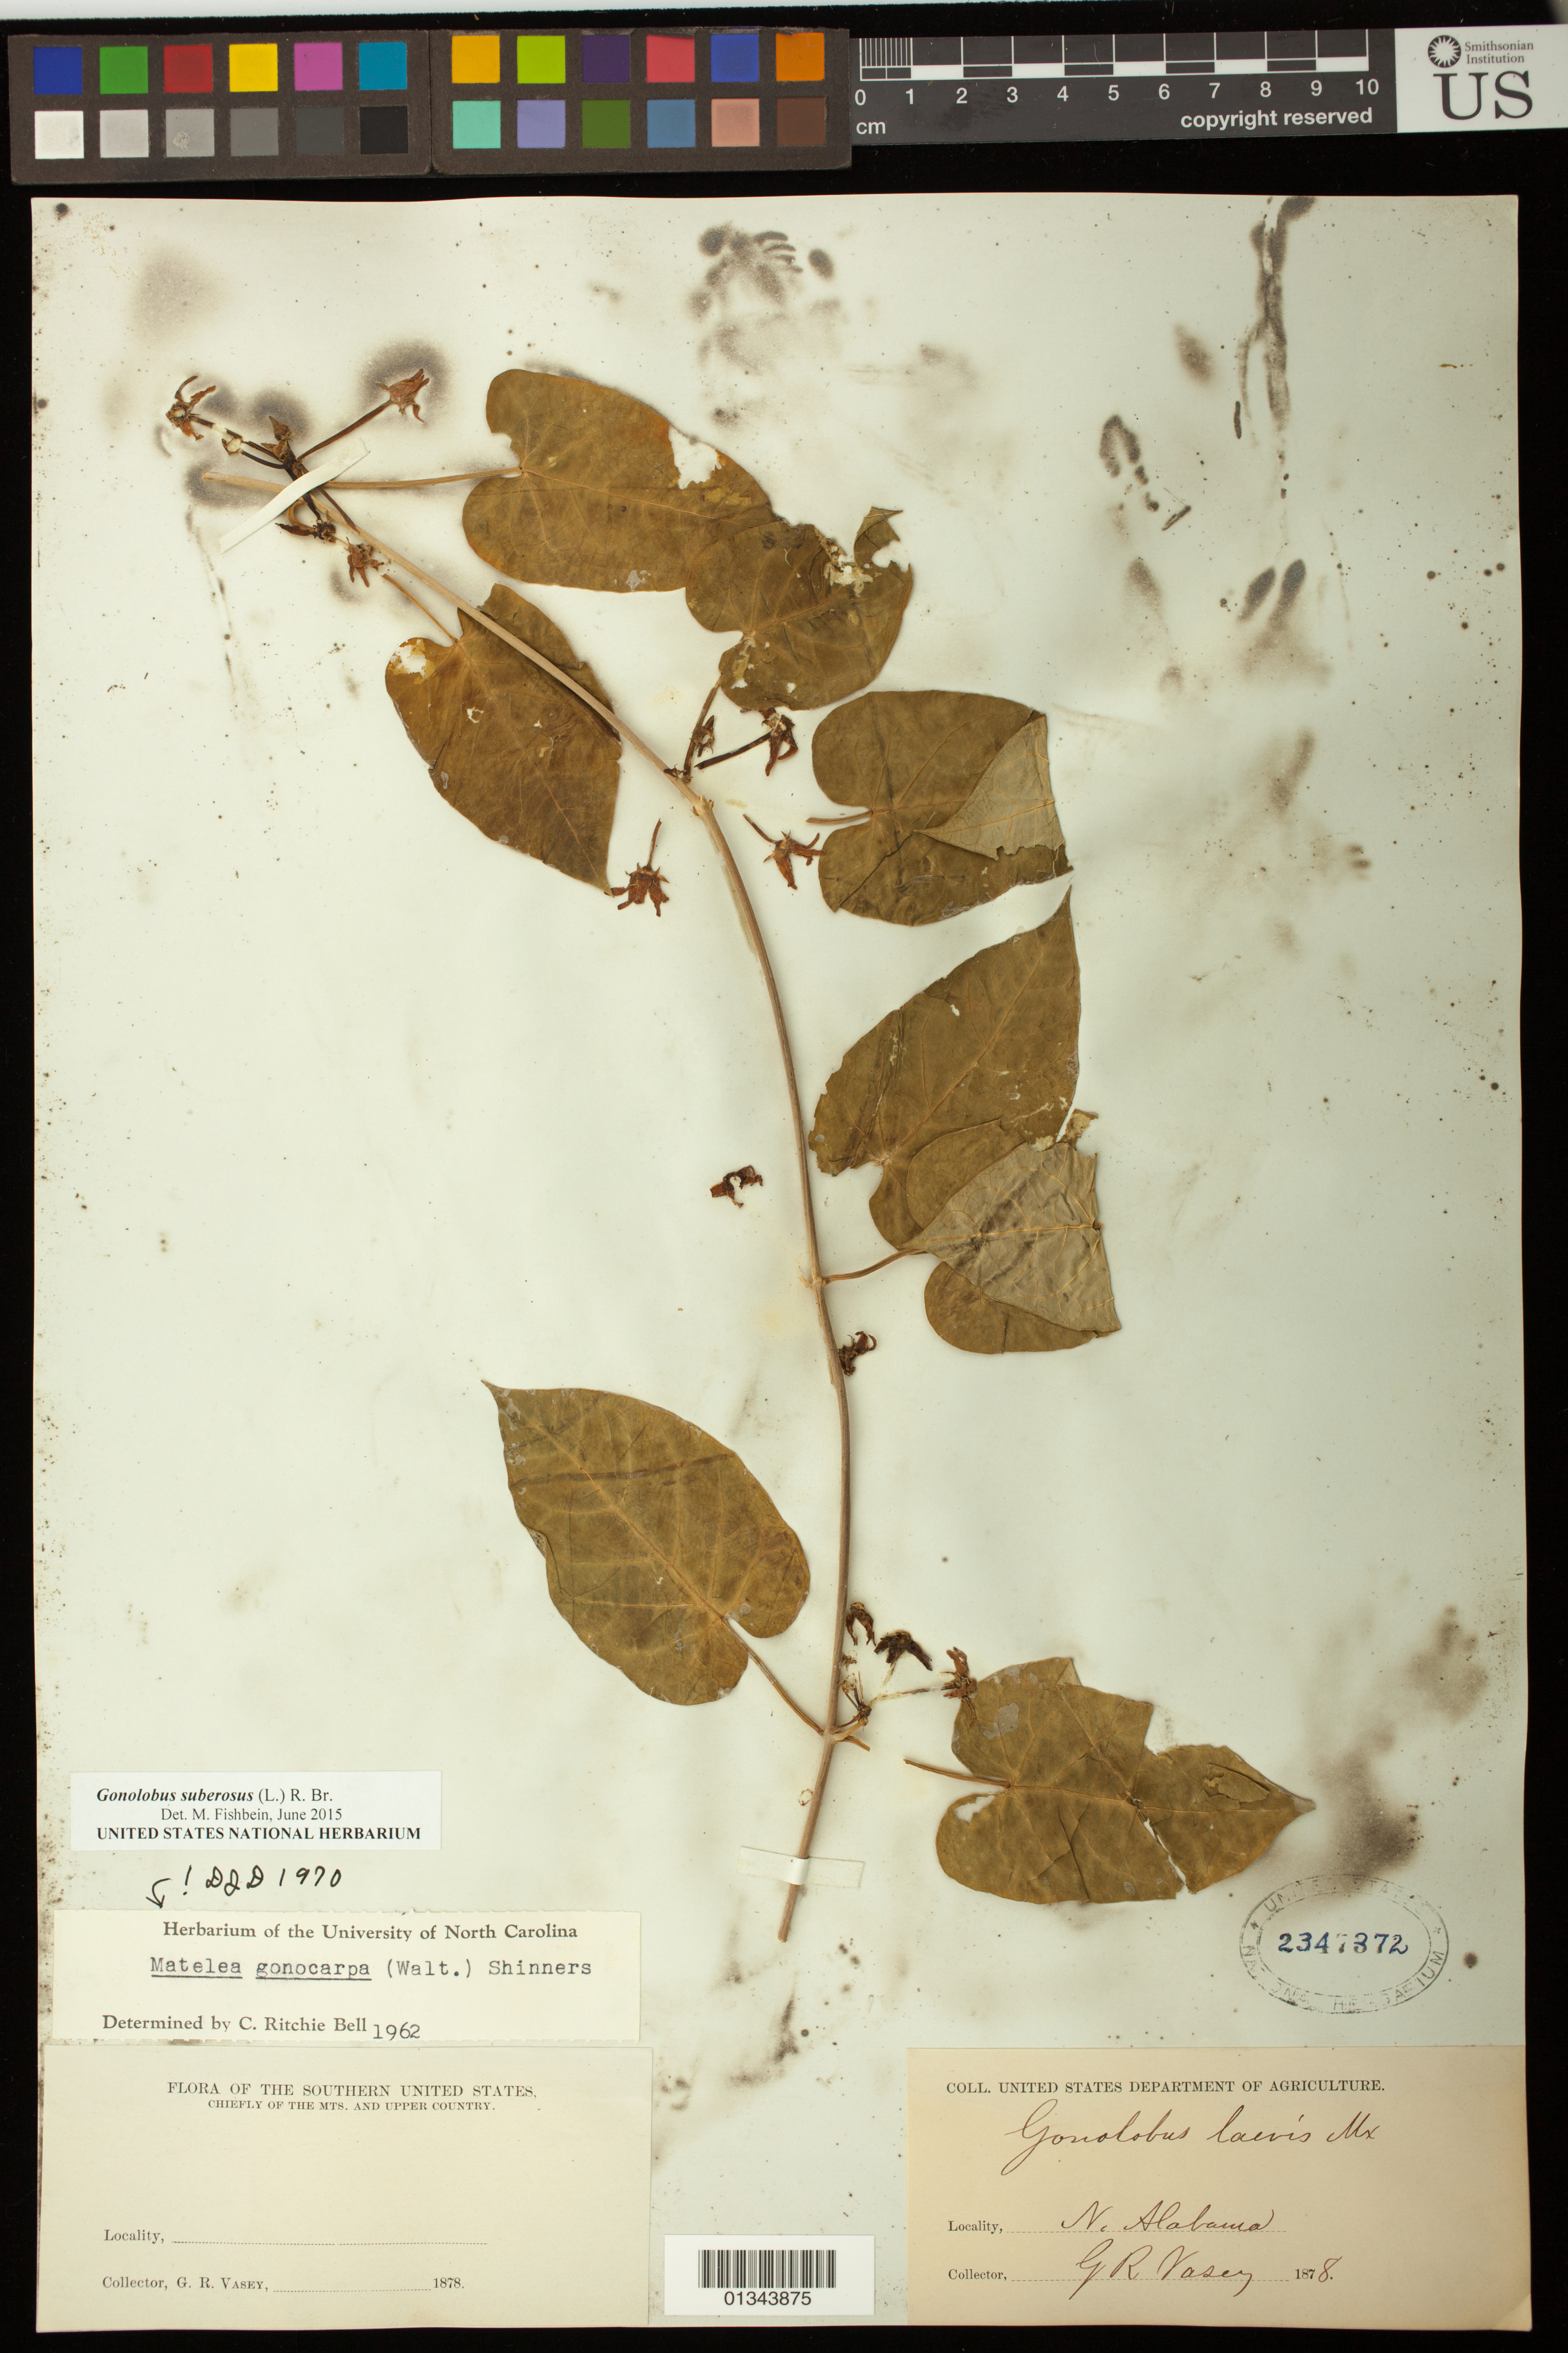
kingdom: Plantae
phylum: Tracheophyta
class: Magnoliopsida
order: Gentianales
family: Apocynaceae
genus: Gonolobus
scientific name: Gonolobus suberosus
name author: (L.) R. Br.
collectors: G. R. Vasey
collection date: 1878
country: United States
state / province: Alabama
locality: N. Alabama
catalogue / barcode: US 2347372